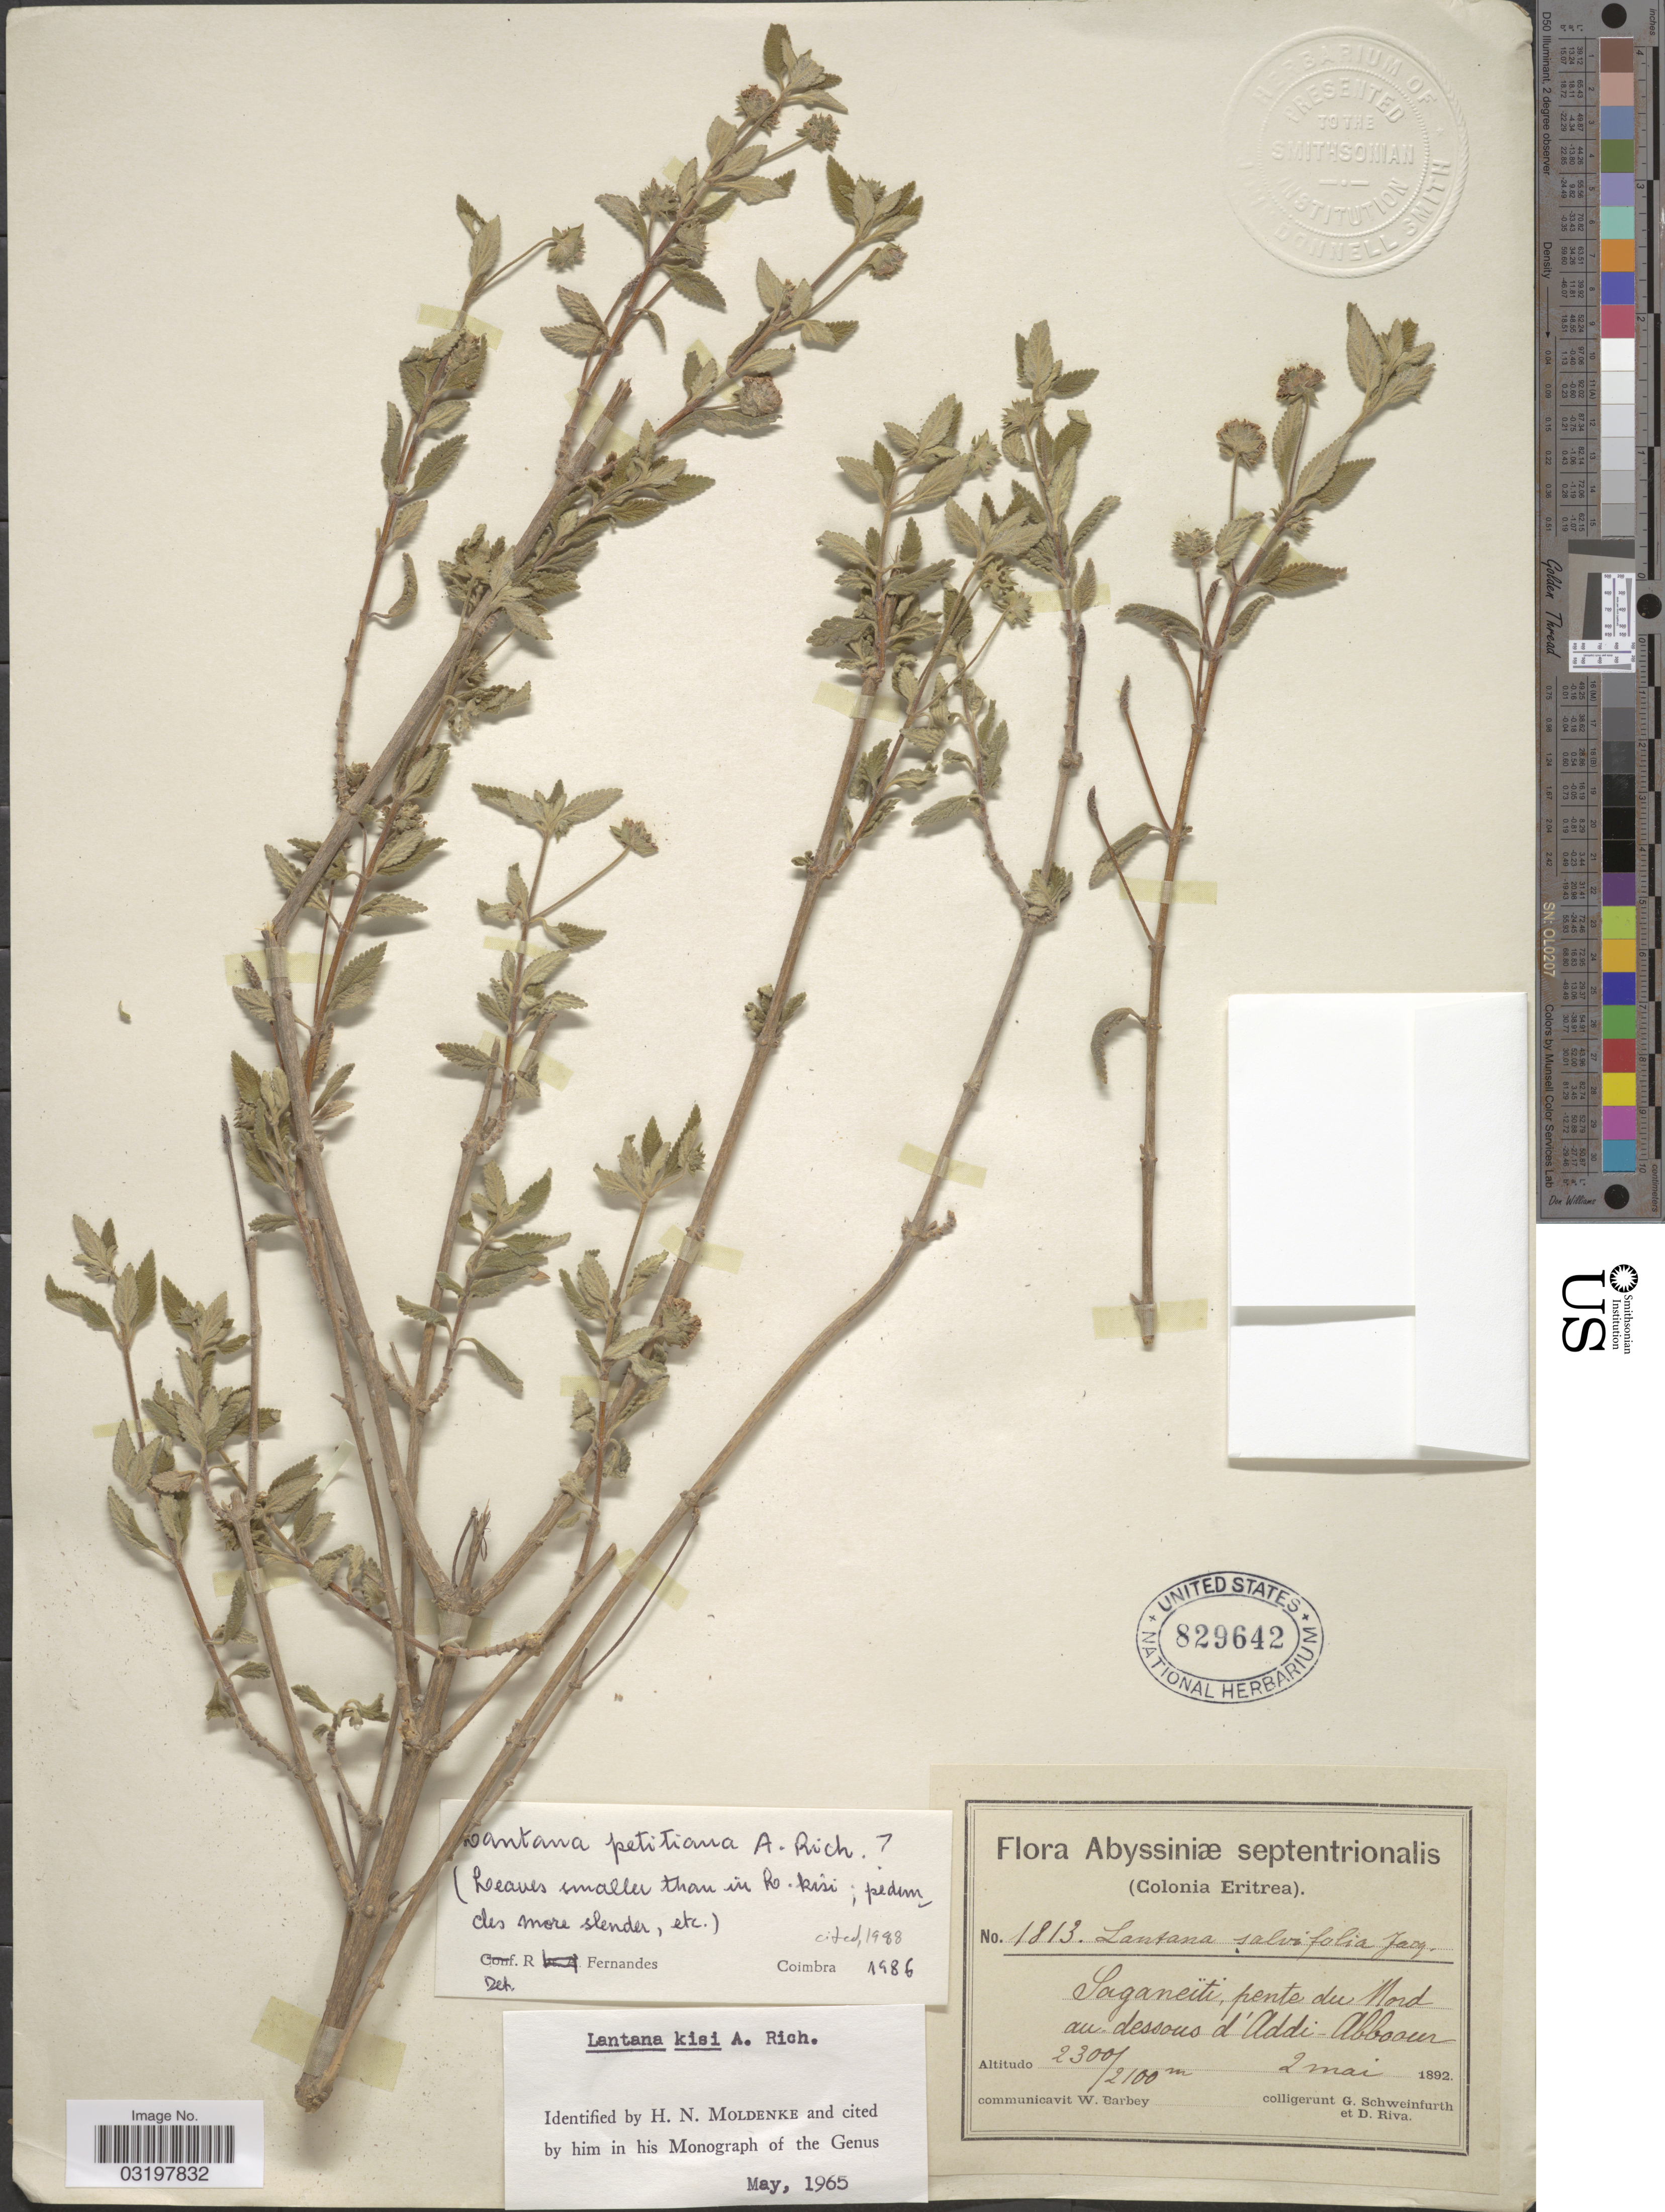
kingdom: Plantae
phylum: Tracheophyta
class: Magnoliopsida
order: Lamiales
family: Verbenaceae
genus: Lantana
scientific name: Lantana petitiana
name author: A. Rich.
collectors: G. A. Schweinfurth (herbarium) & D. Riva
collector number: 1813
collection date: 1892-05-02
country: Eritrea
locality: Abyssiniæ septentrionalis, (Colonia Eritrea). Saganeïti, pente du Nord au dessous d'Addi-Abboour.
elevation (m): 2100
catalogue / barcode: US 829642